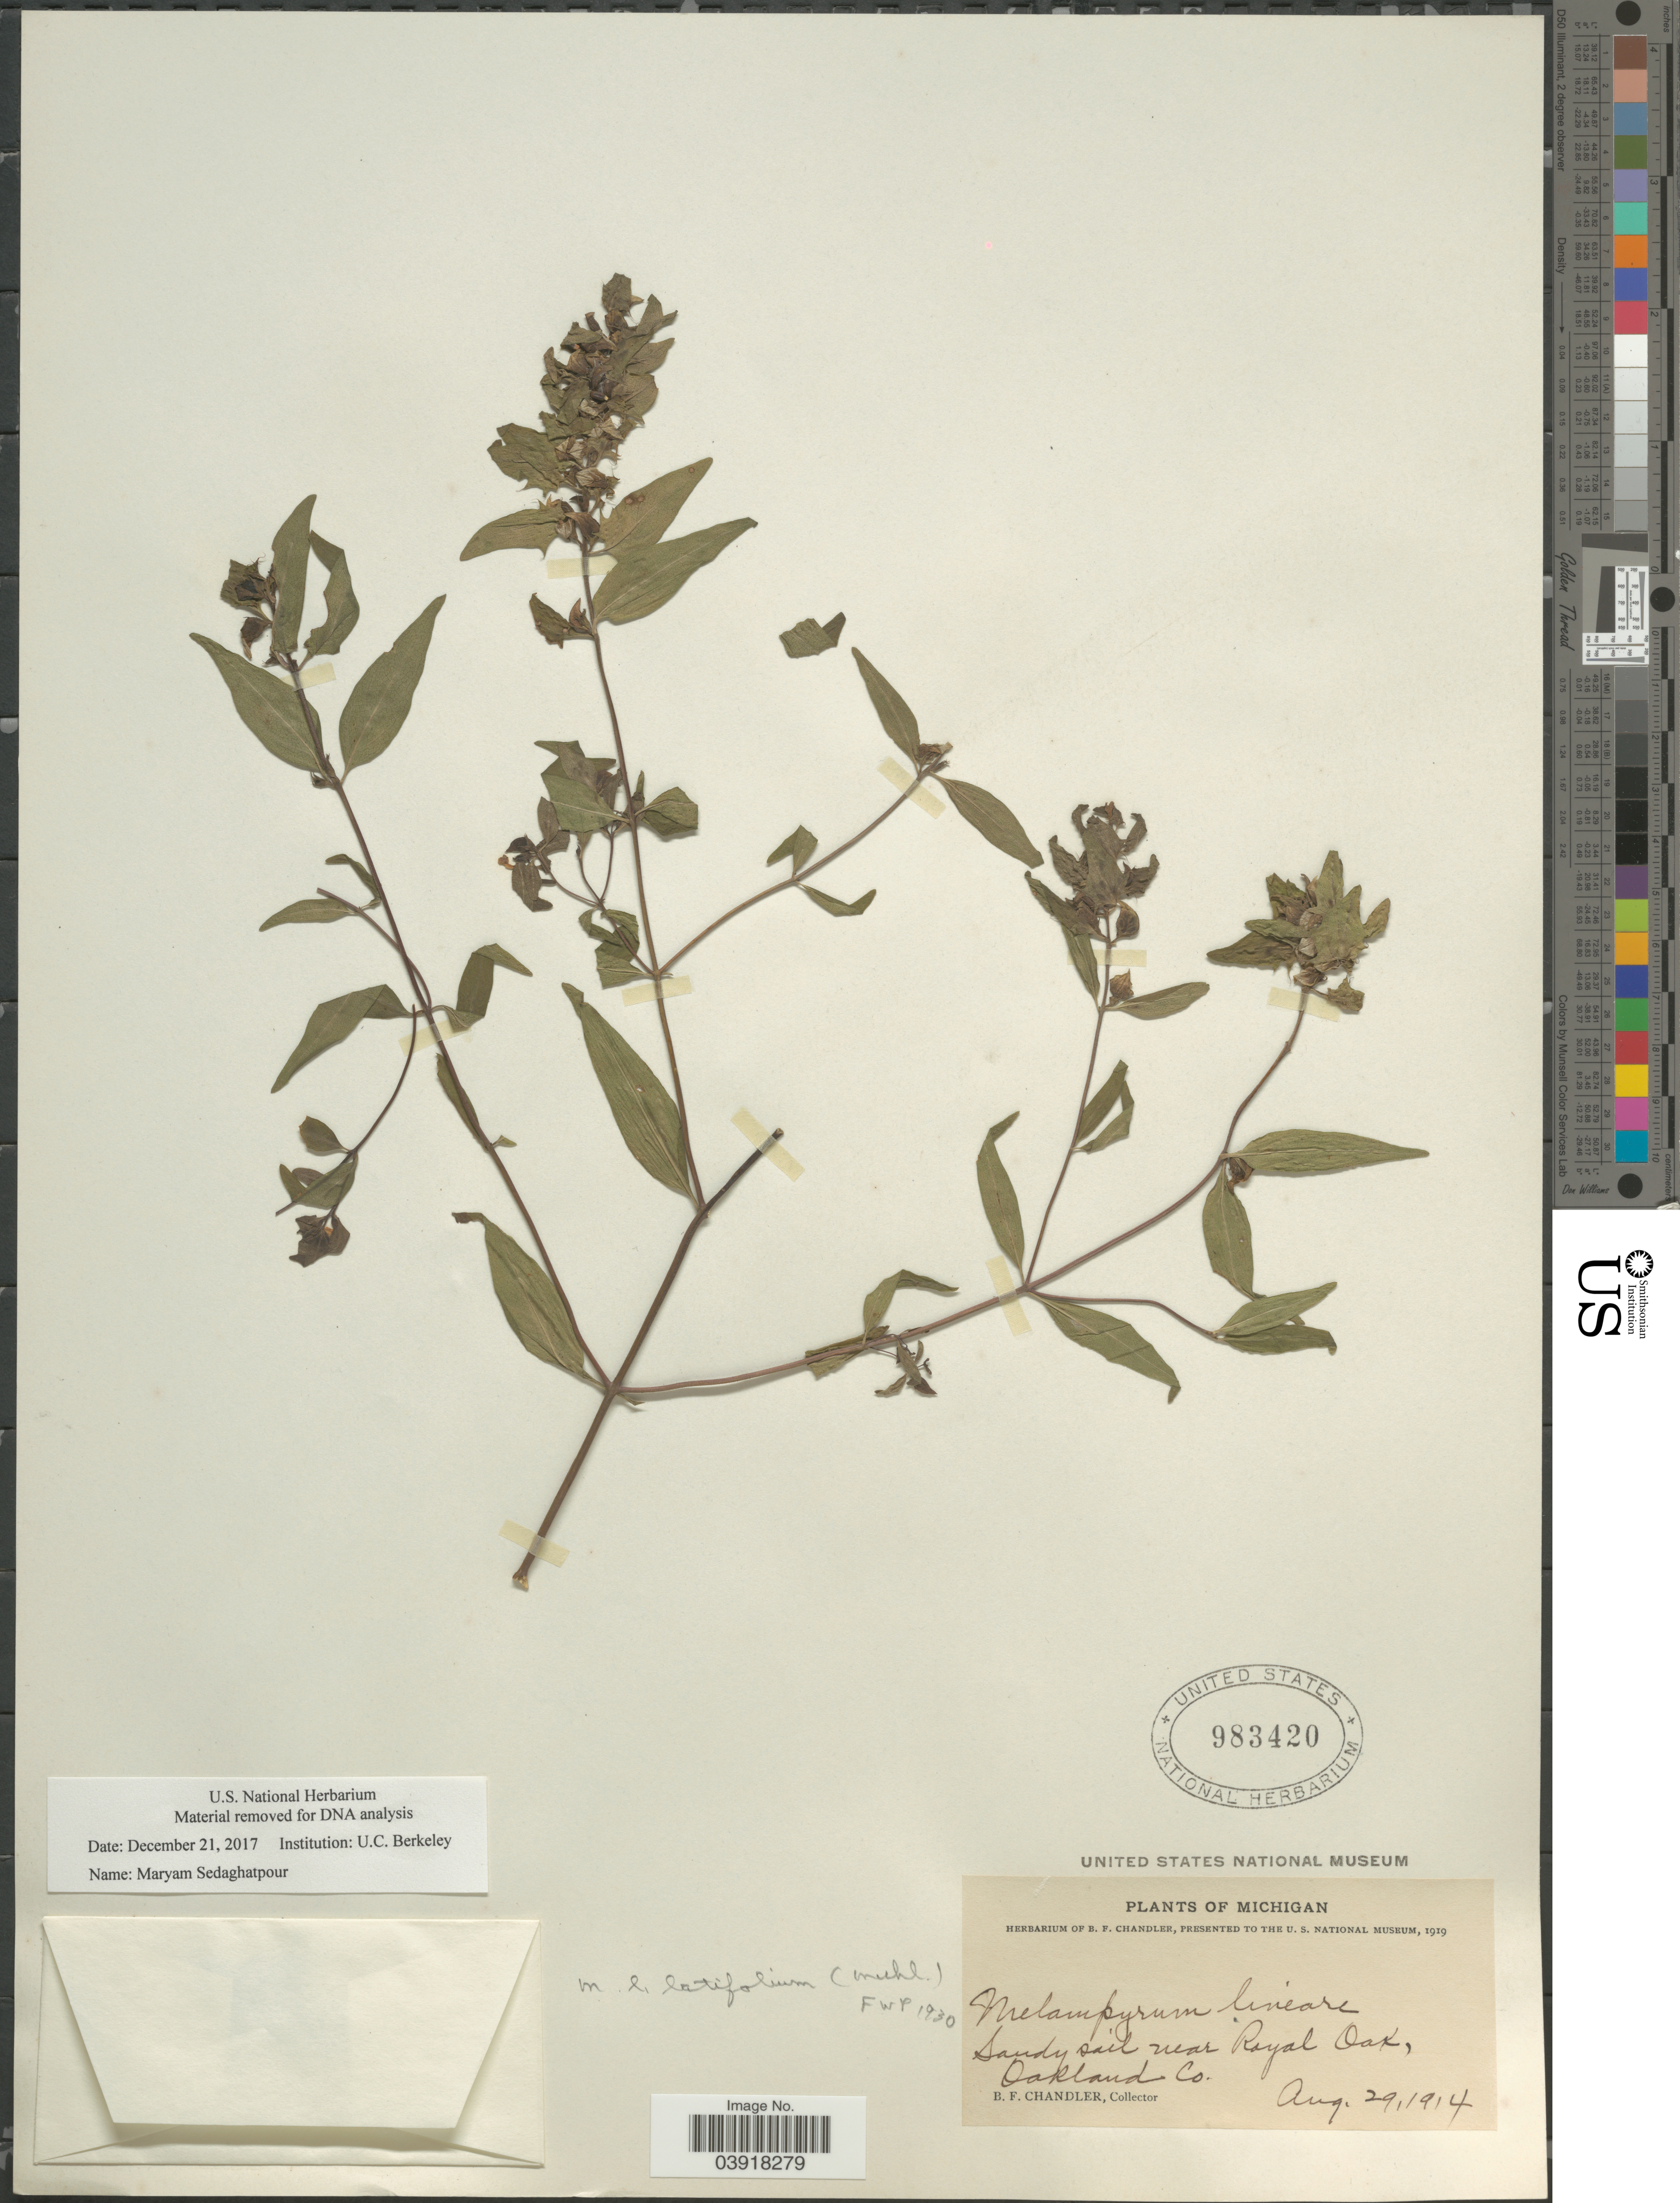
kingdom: Plantae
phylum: Tracheophyta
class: Magnoliopsida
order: Lamiales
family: Orobanchaceae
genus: Melampyrum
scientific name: Melampyrum lineare var. latifolium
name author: (Muhl.) P. Beauv.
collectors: B. F. Chandler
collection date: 1914-08-29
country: United States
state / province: Michigan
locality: Near Royal Oak, Oakland Co.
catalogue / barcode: US 983420